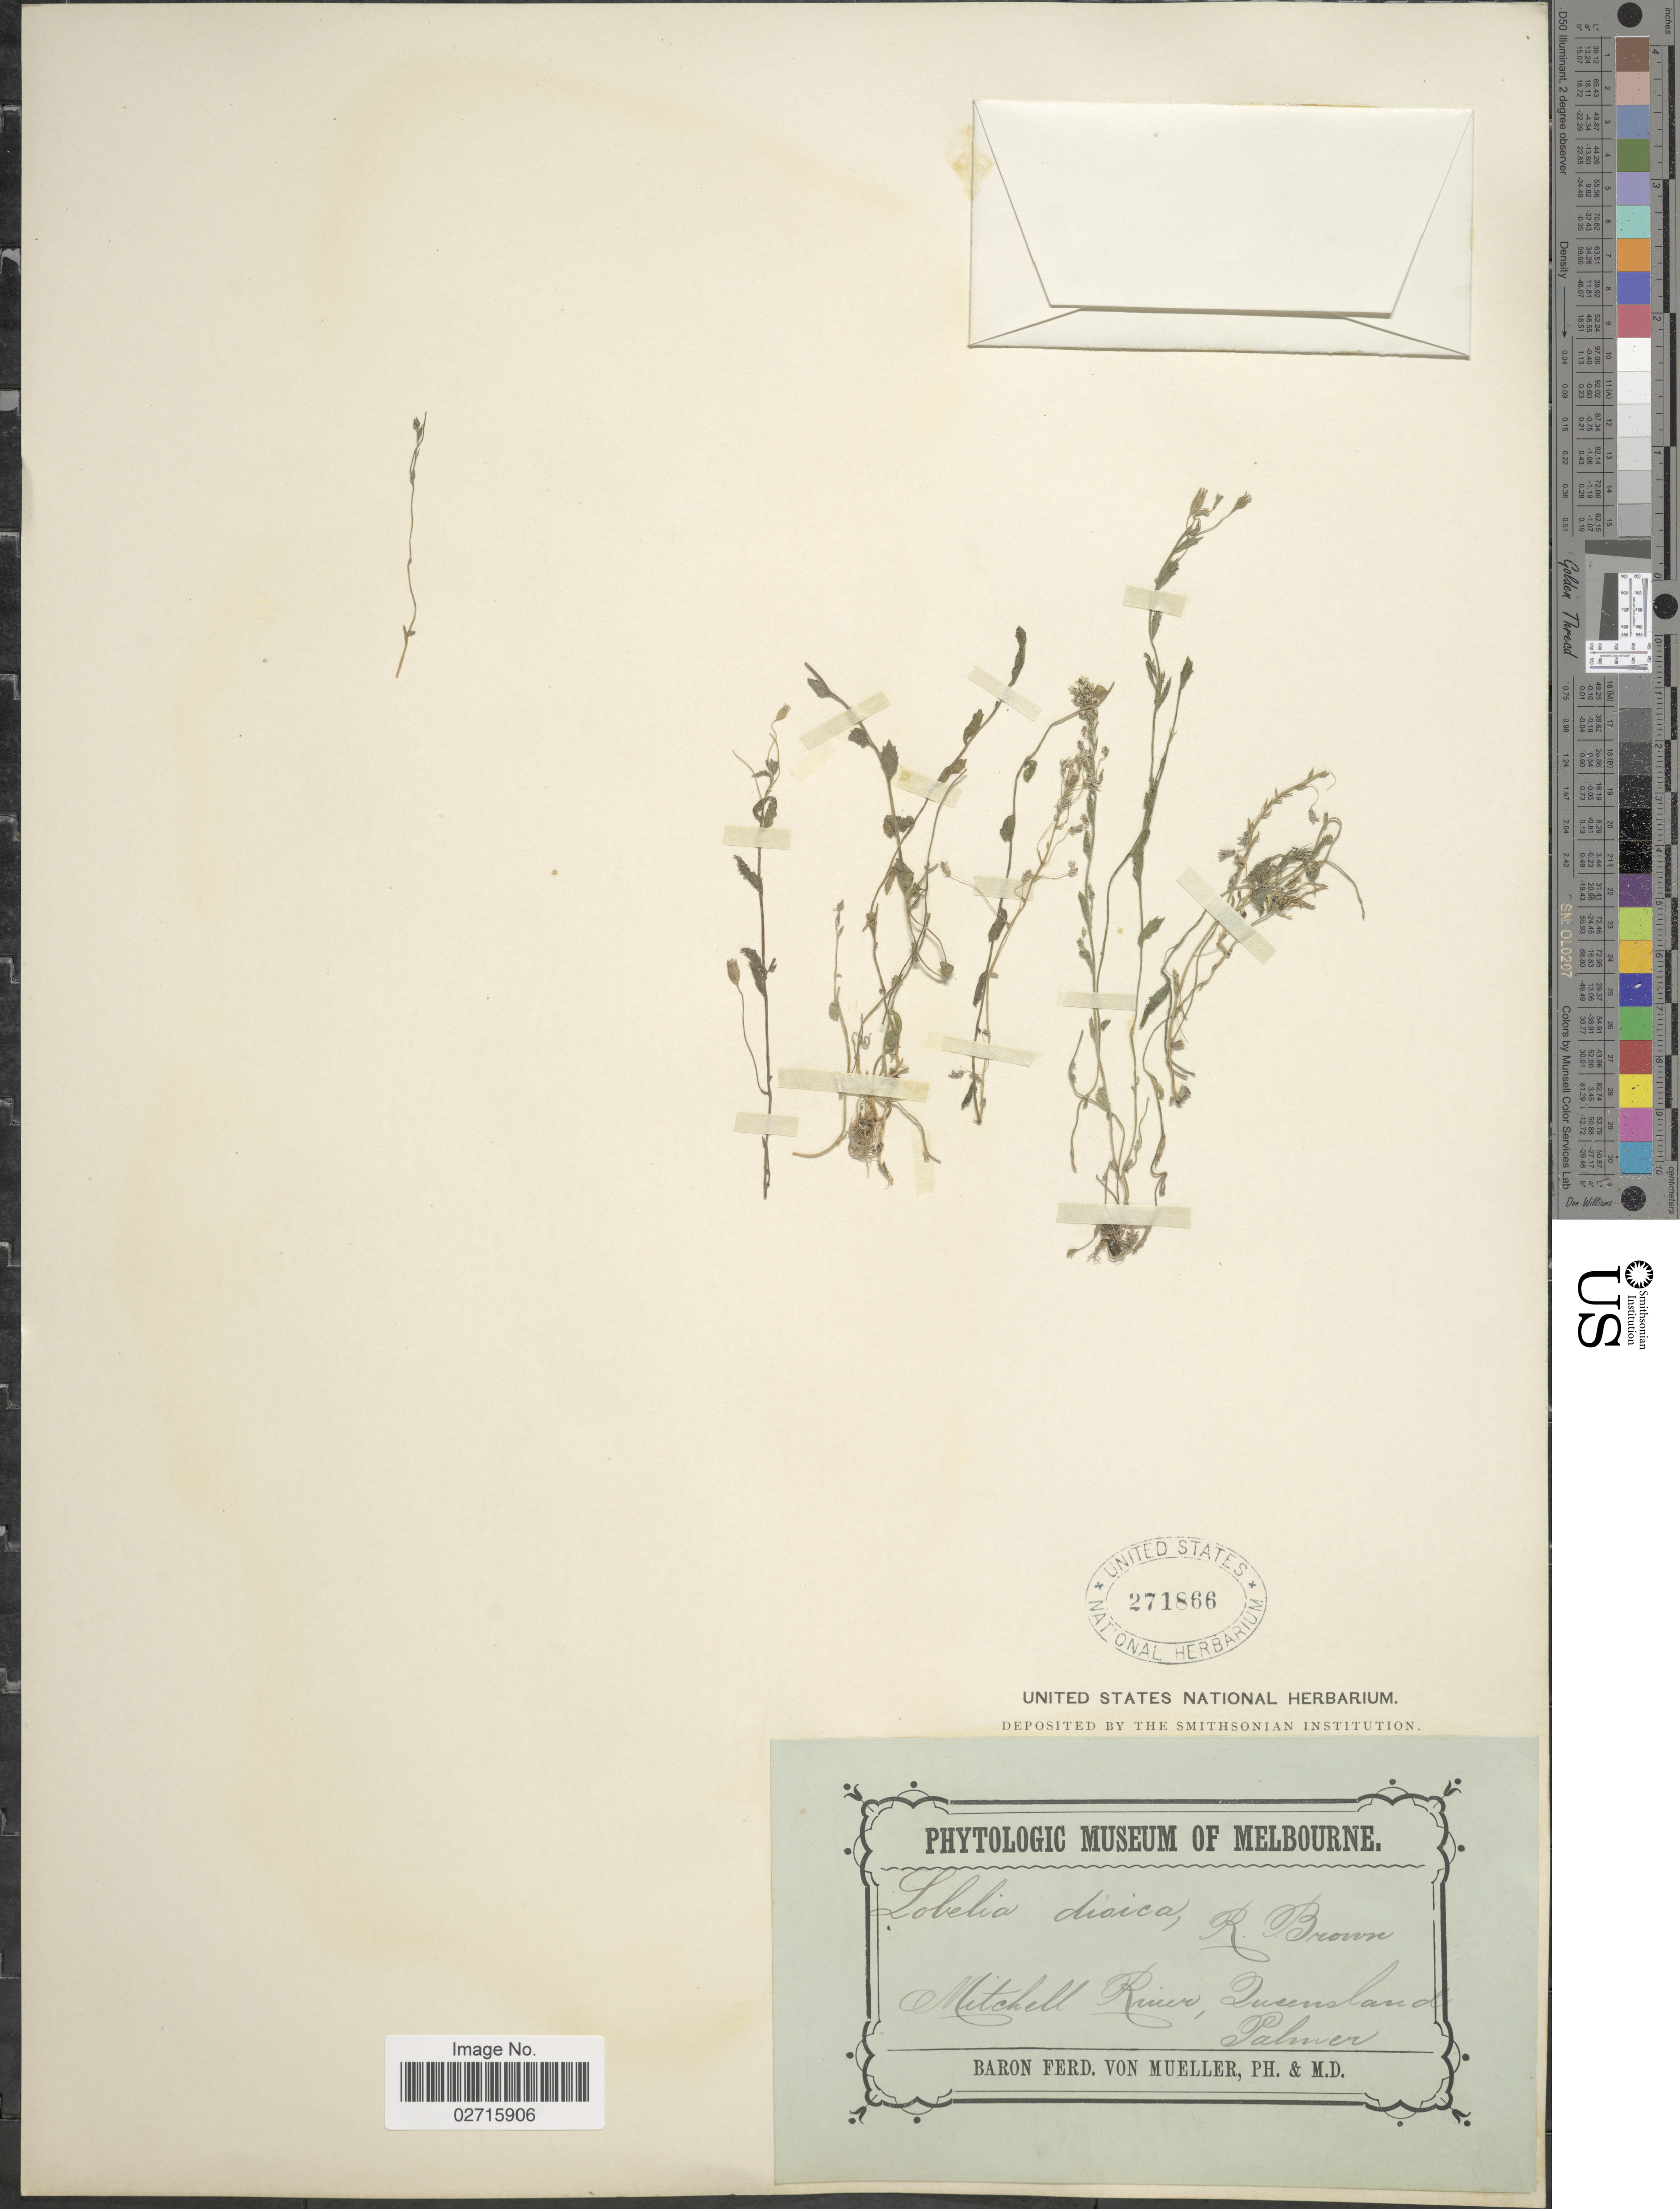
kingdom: Plantae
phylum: Tracheophyta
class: Magnoliopsida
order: Asterales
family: Campanulaceae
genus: Lobelia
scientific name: Lobelia dioica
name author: R. Br.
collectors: Palmer, --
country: Australia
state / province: Queensland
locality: Mitchell River, Palmer.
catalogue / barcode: US 271866